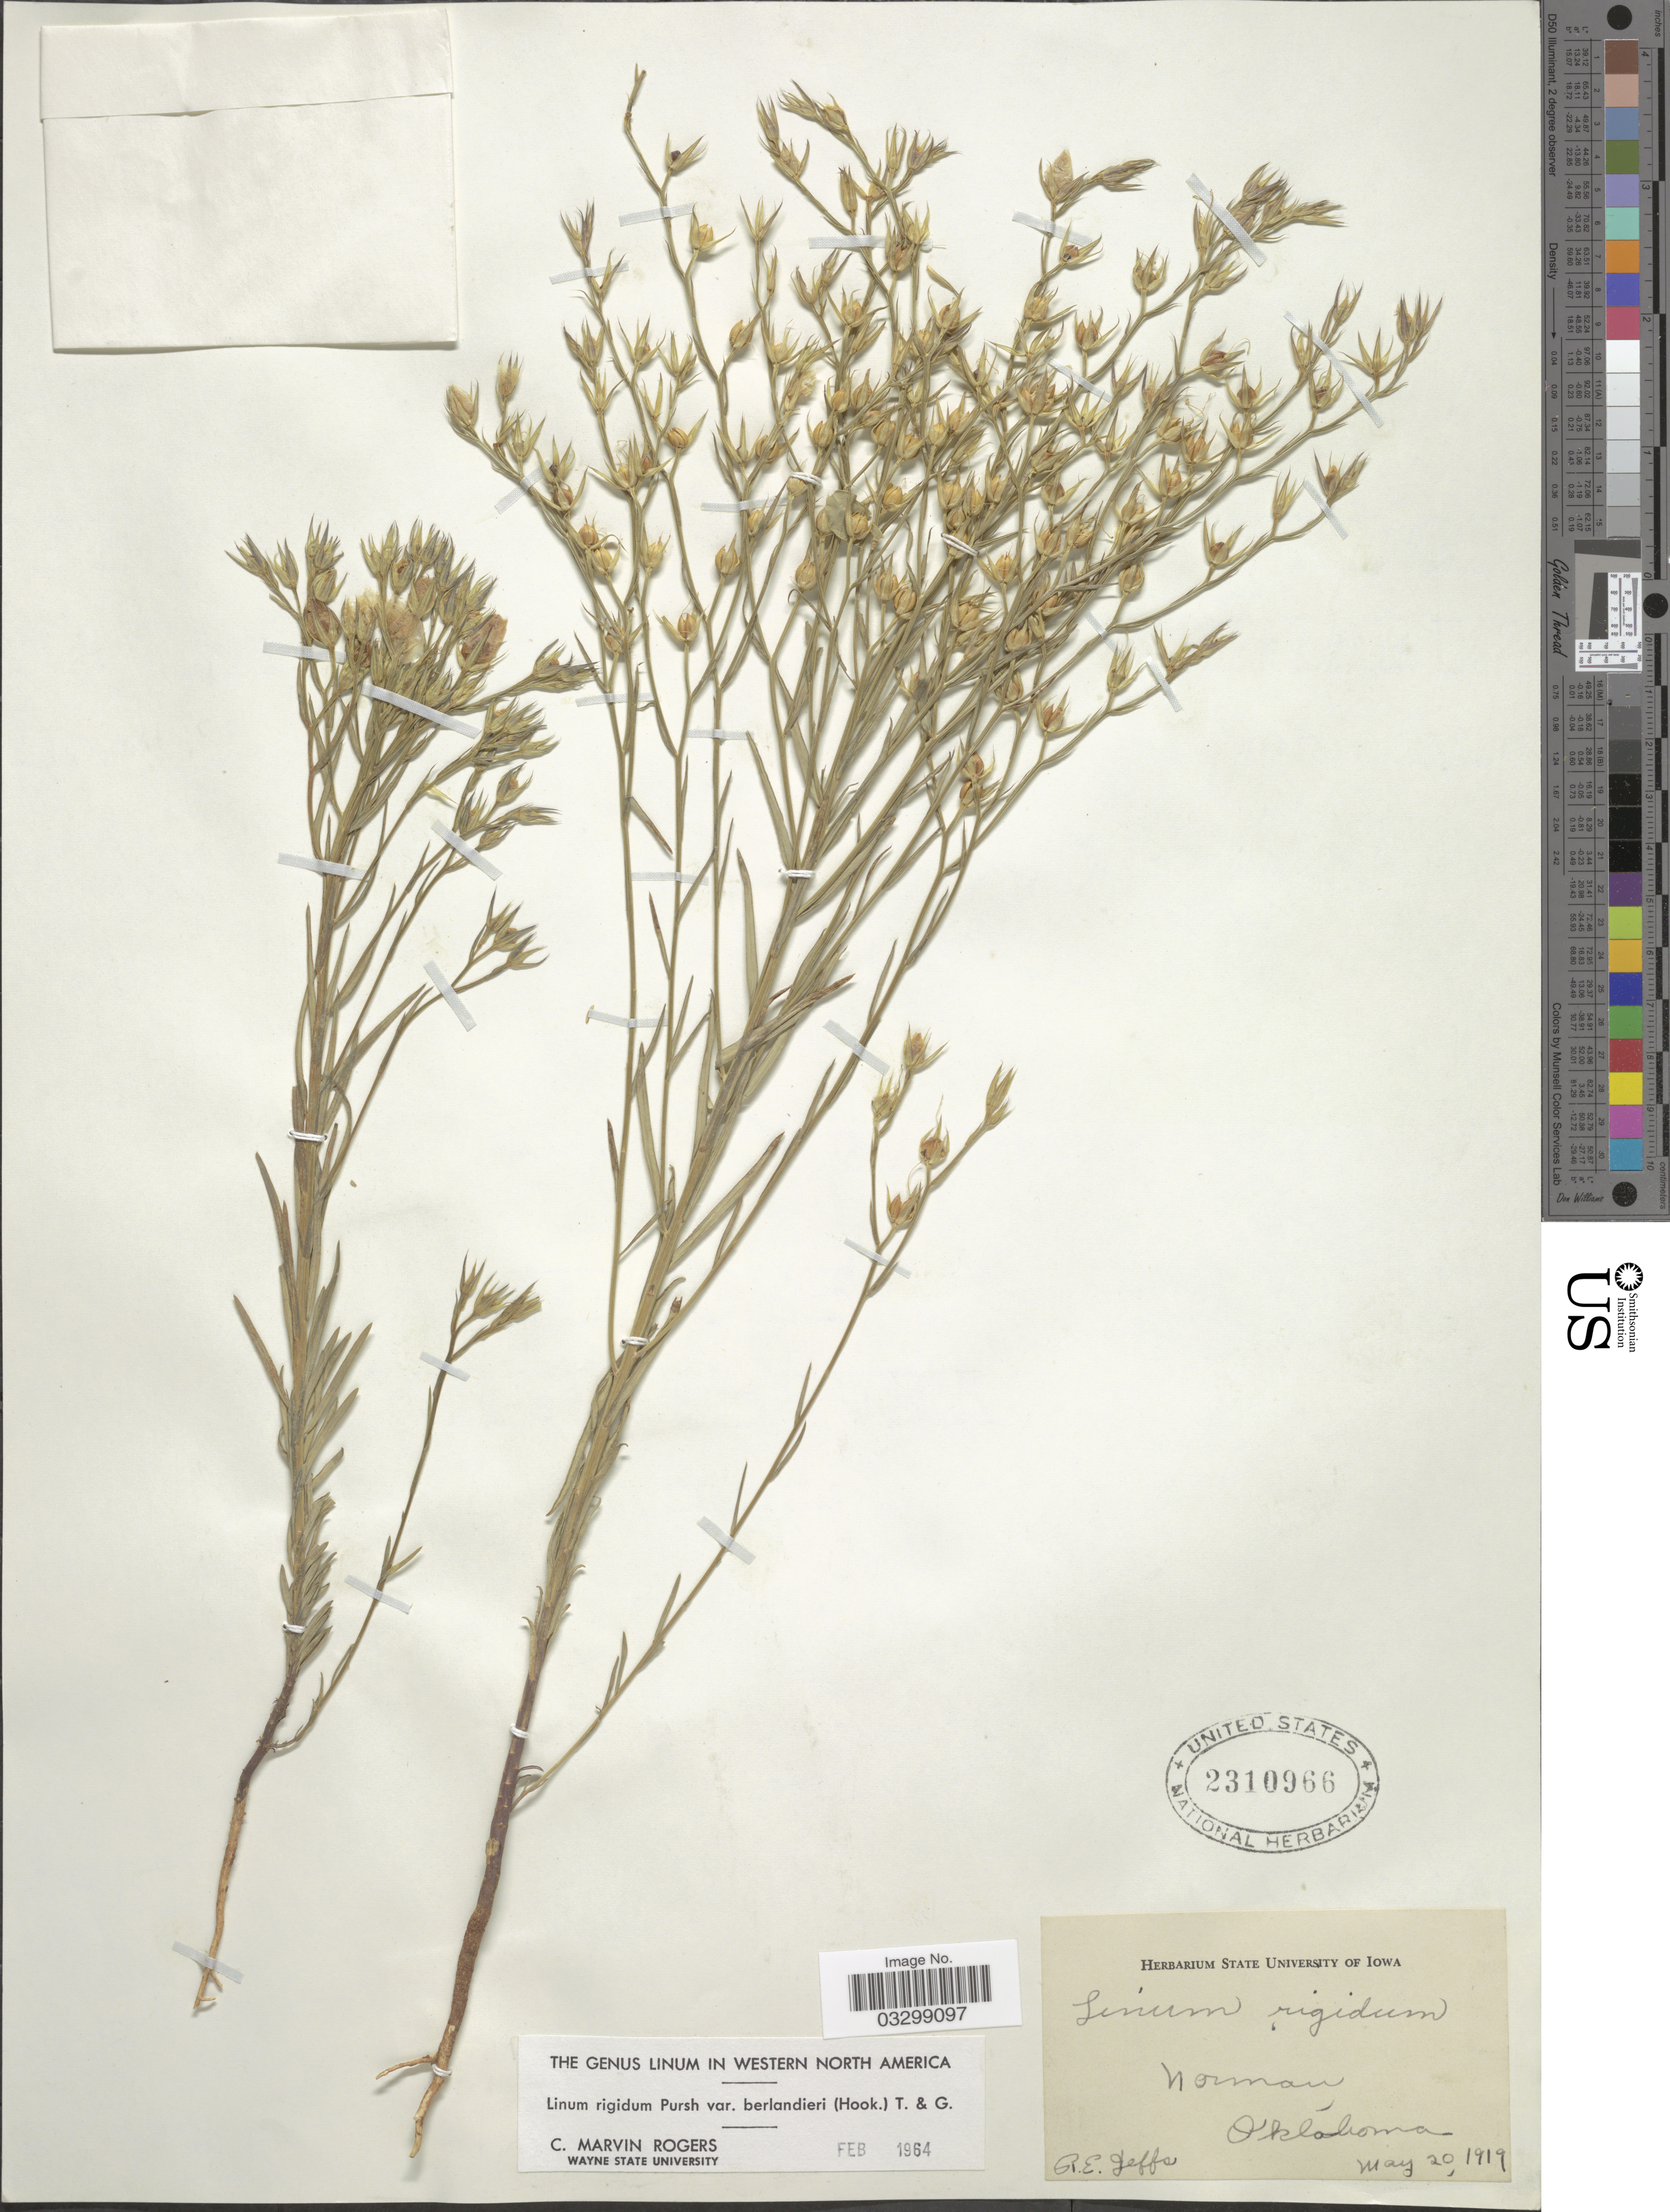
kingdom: Plantae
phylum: Tracheophyta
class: Magnoliopsida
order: Malpighiales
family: Linaceae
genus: Linum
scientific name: Linum rigidum var. berlandieri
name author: Pursh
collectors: R. Jeffs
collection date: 1919-05-20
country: United States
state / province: Oklahoma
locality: Norman.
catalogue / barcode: US 2310966